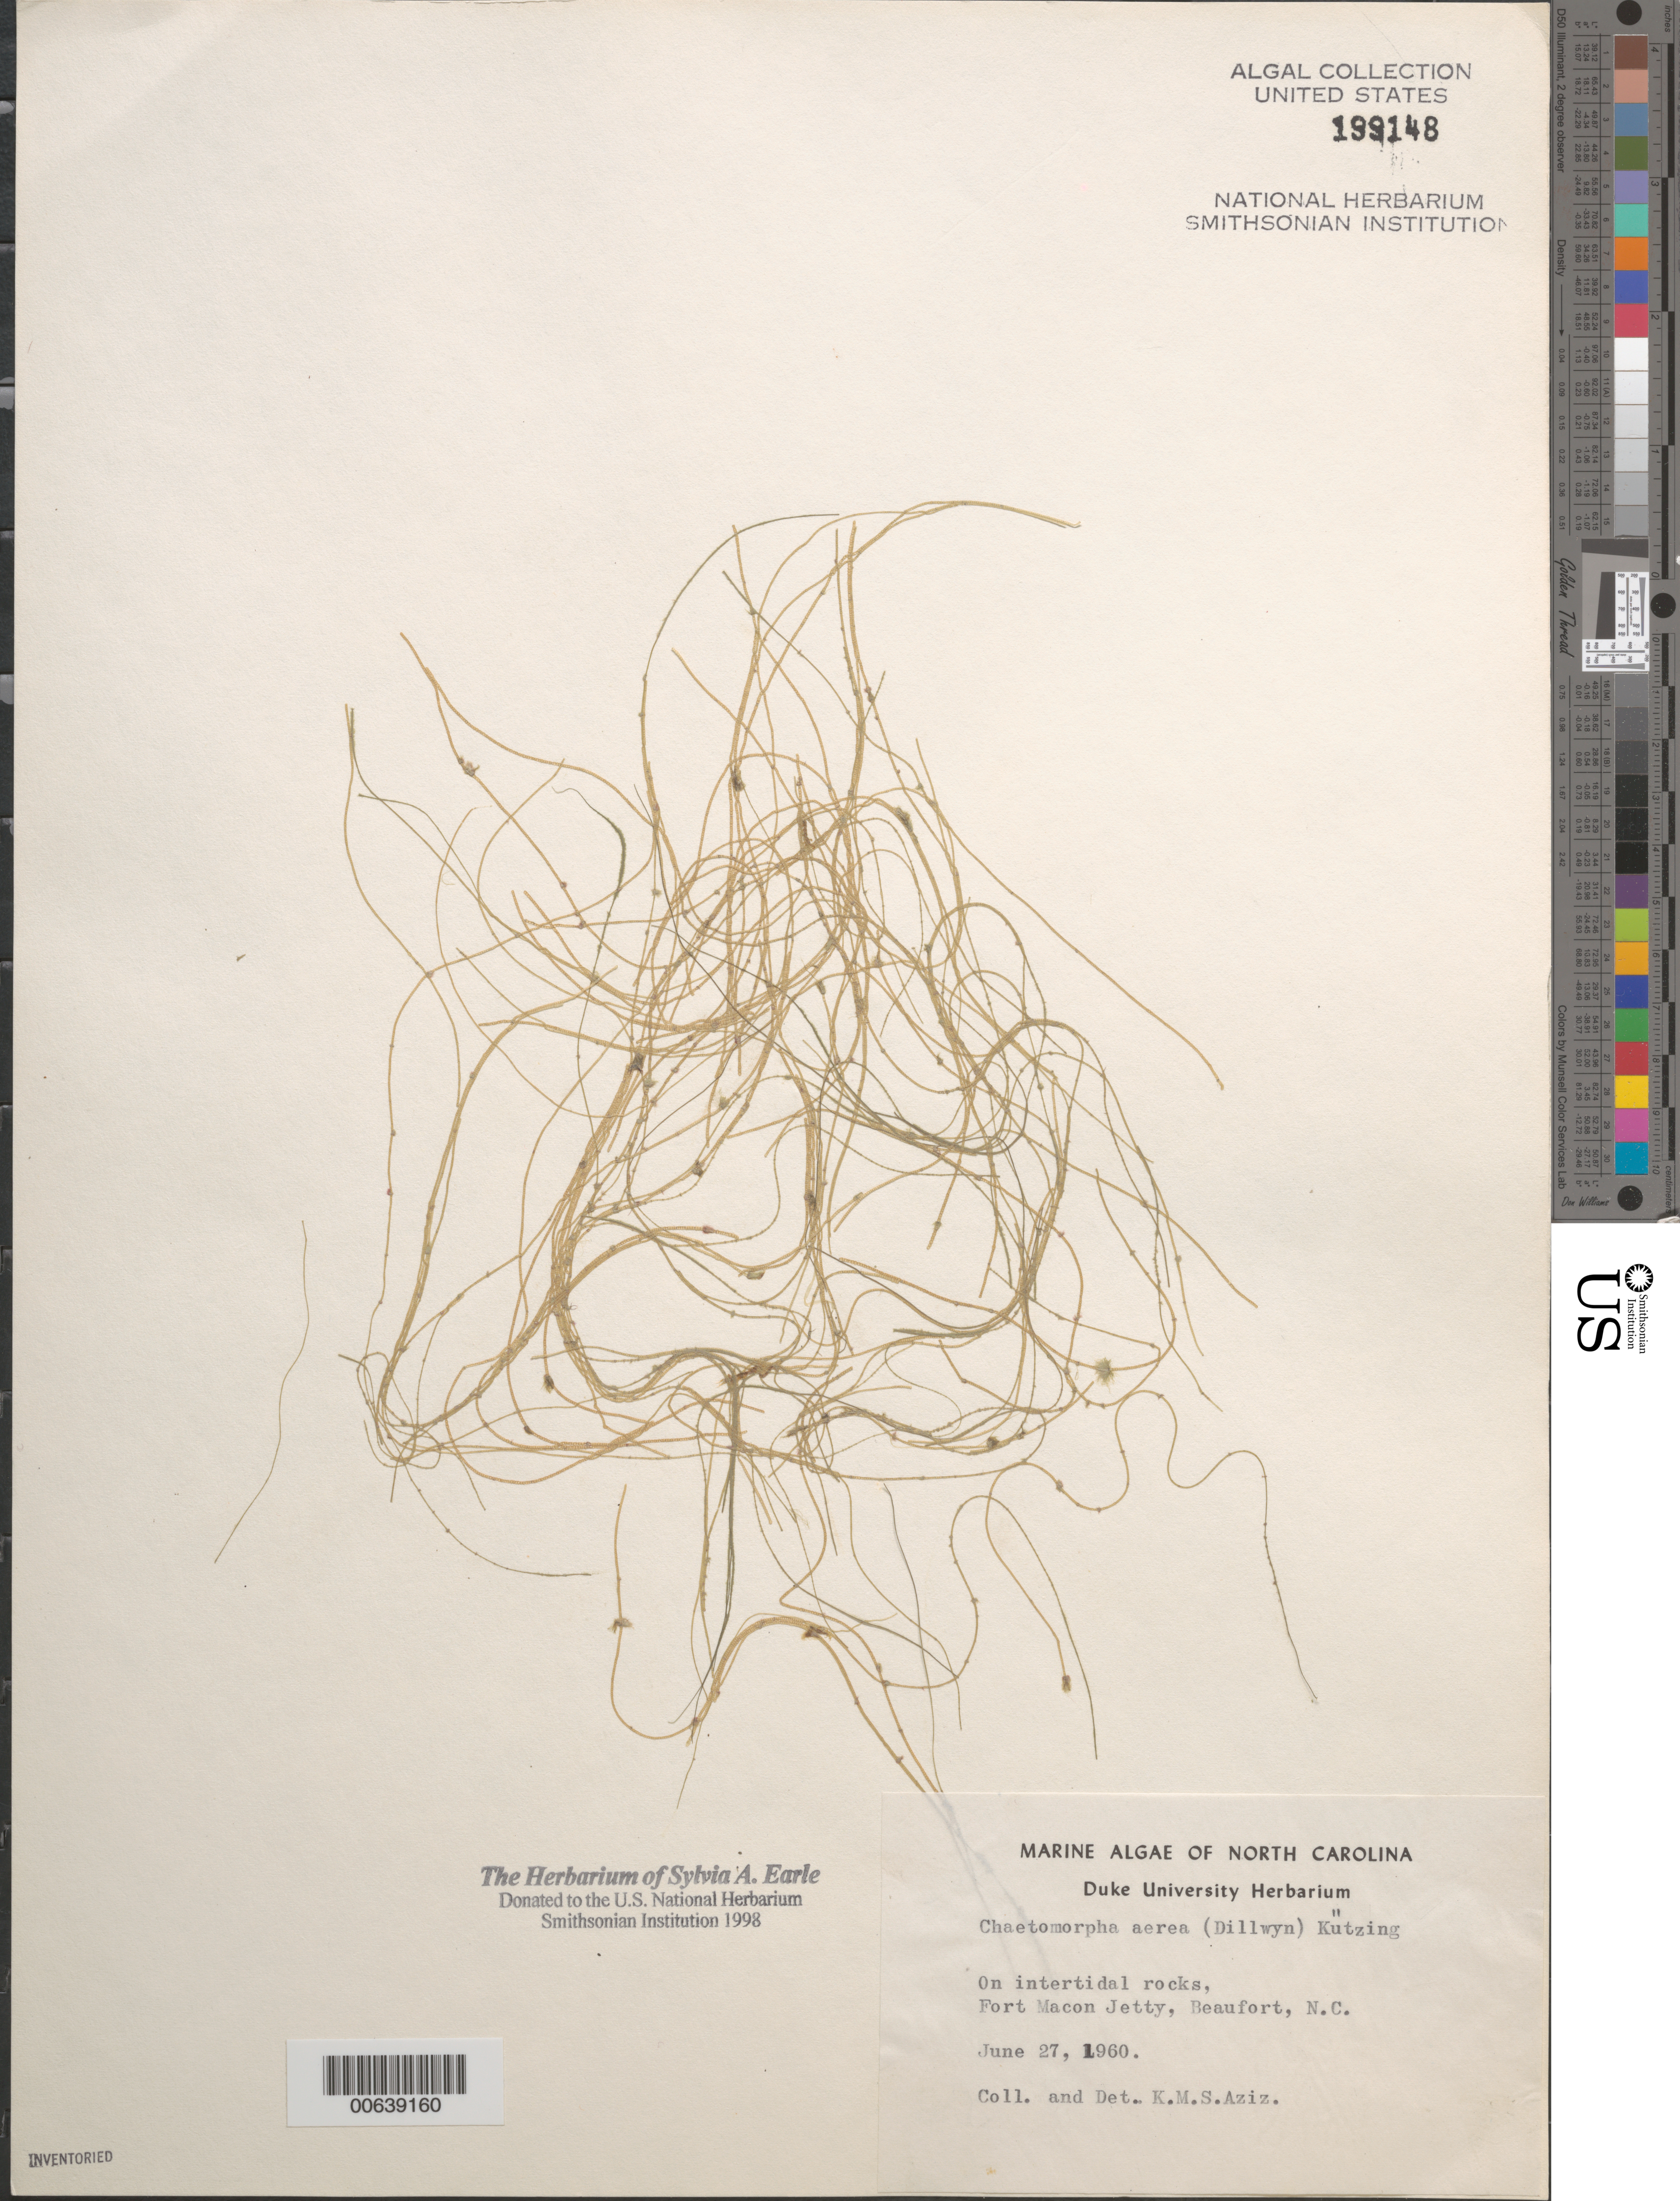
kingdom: Plantae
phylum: Chlorophyta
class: Ulvophyceae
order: Cladophorales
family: Cladophoraceae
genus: Chaetomorpha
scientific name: Chaetomorpha aerea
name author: (Dillwyn) Kütz.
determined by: Aziz, K. M. S.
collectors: K. M. Aziz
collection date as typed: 27 Jun 1960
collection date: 1960-06-27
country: United States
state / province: North Carolina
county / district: Carteret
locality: Beaufort, Fort Macon jetty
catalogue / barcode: US 199148